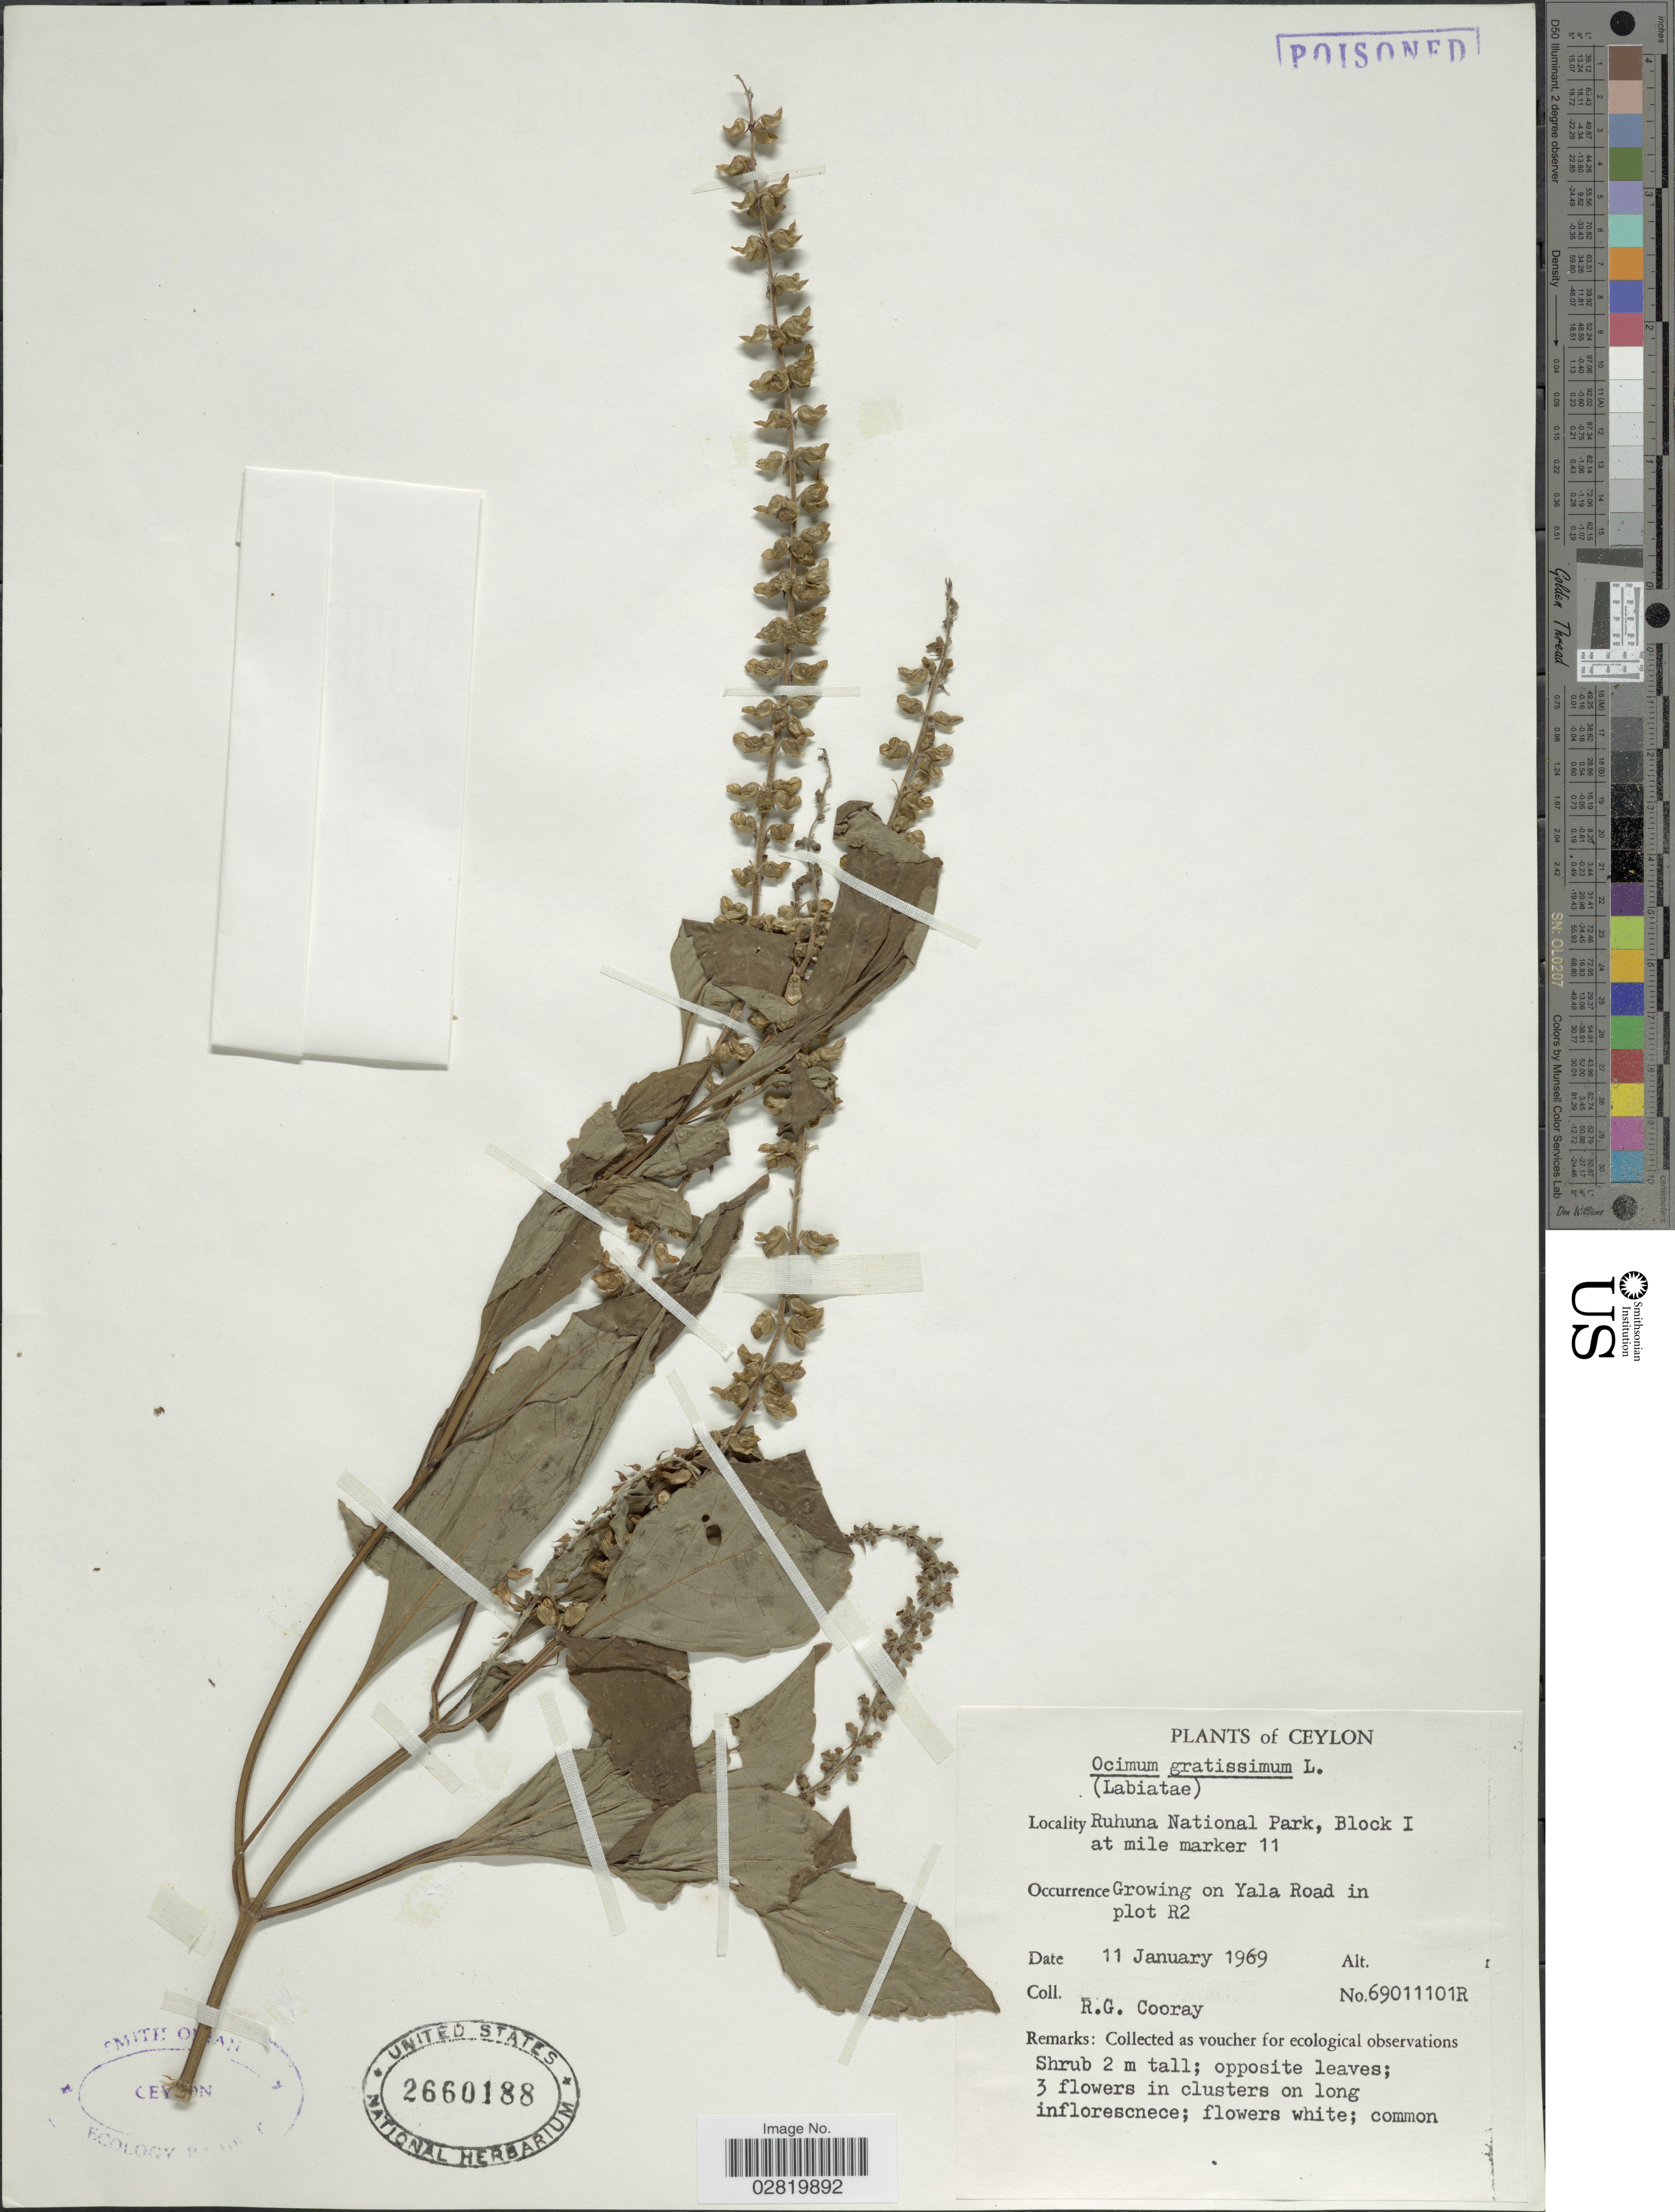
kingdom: Plantae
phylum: Tracheophyta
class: Magnoliopsida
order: Lamiales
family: Lamiaceae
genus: Ocimum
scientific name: Ocimum gratissimum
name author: L.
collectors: R. Cooray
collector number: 69011101R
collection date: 1969-01-11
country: Sri Lanka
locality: Ceylon, Ruhuna National Park, Block I, at mile marker 11, Growing on Yala Road in plot R2.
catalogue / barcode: US 2660188